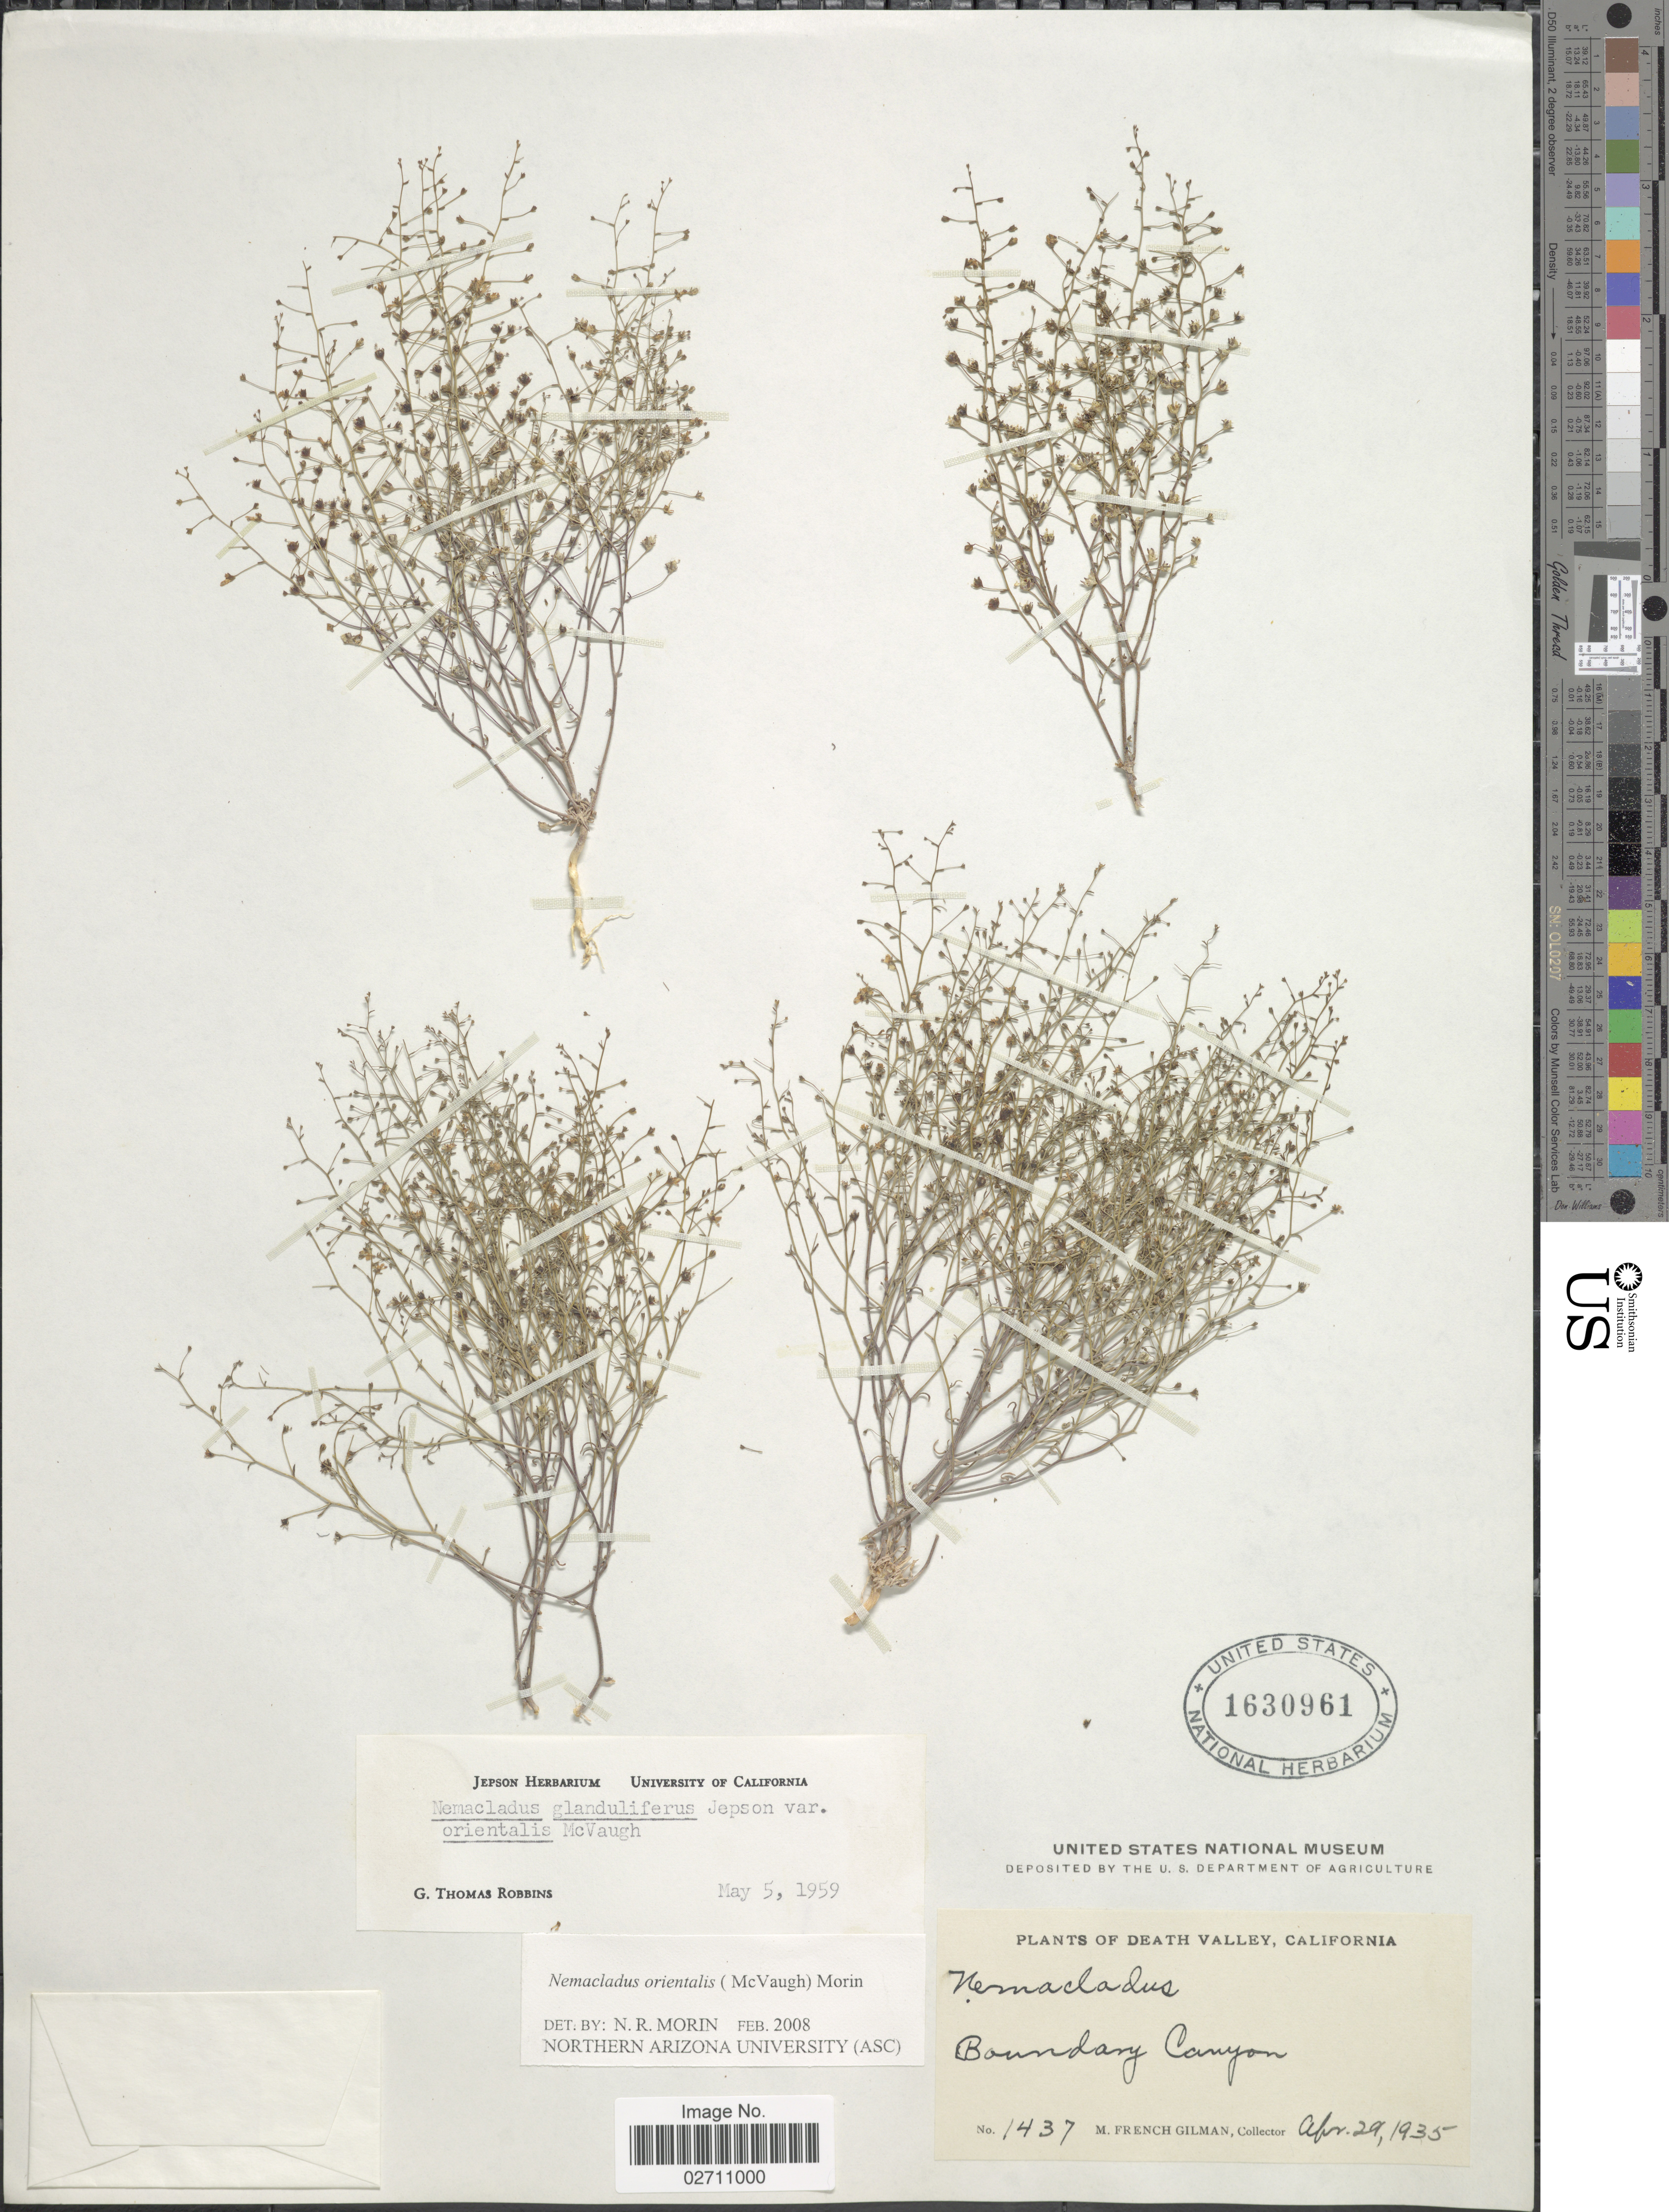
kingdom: Plantae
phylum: Tracheophyta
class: Magnoliopsida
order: Asterales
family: Campanulaceae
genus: Nemacladus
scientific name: Nemacladus orientalis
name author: (McVaugh) Morin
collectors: M. F. Gilman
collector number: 1437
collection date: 1935-04-29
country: United States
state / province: California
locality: Death Valley, California, Boundary Canyon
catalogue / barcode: US 1630961